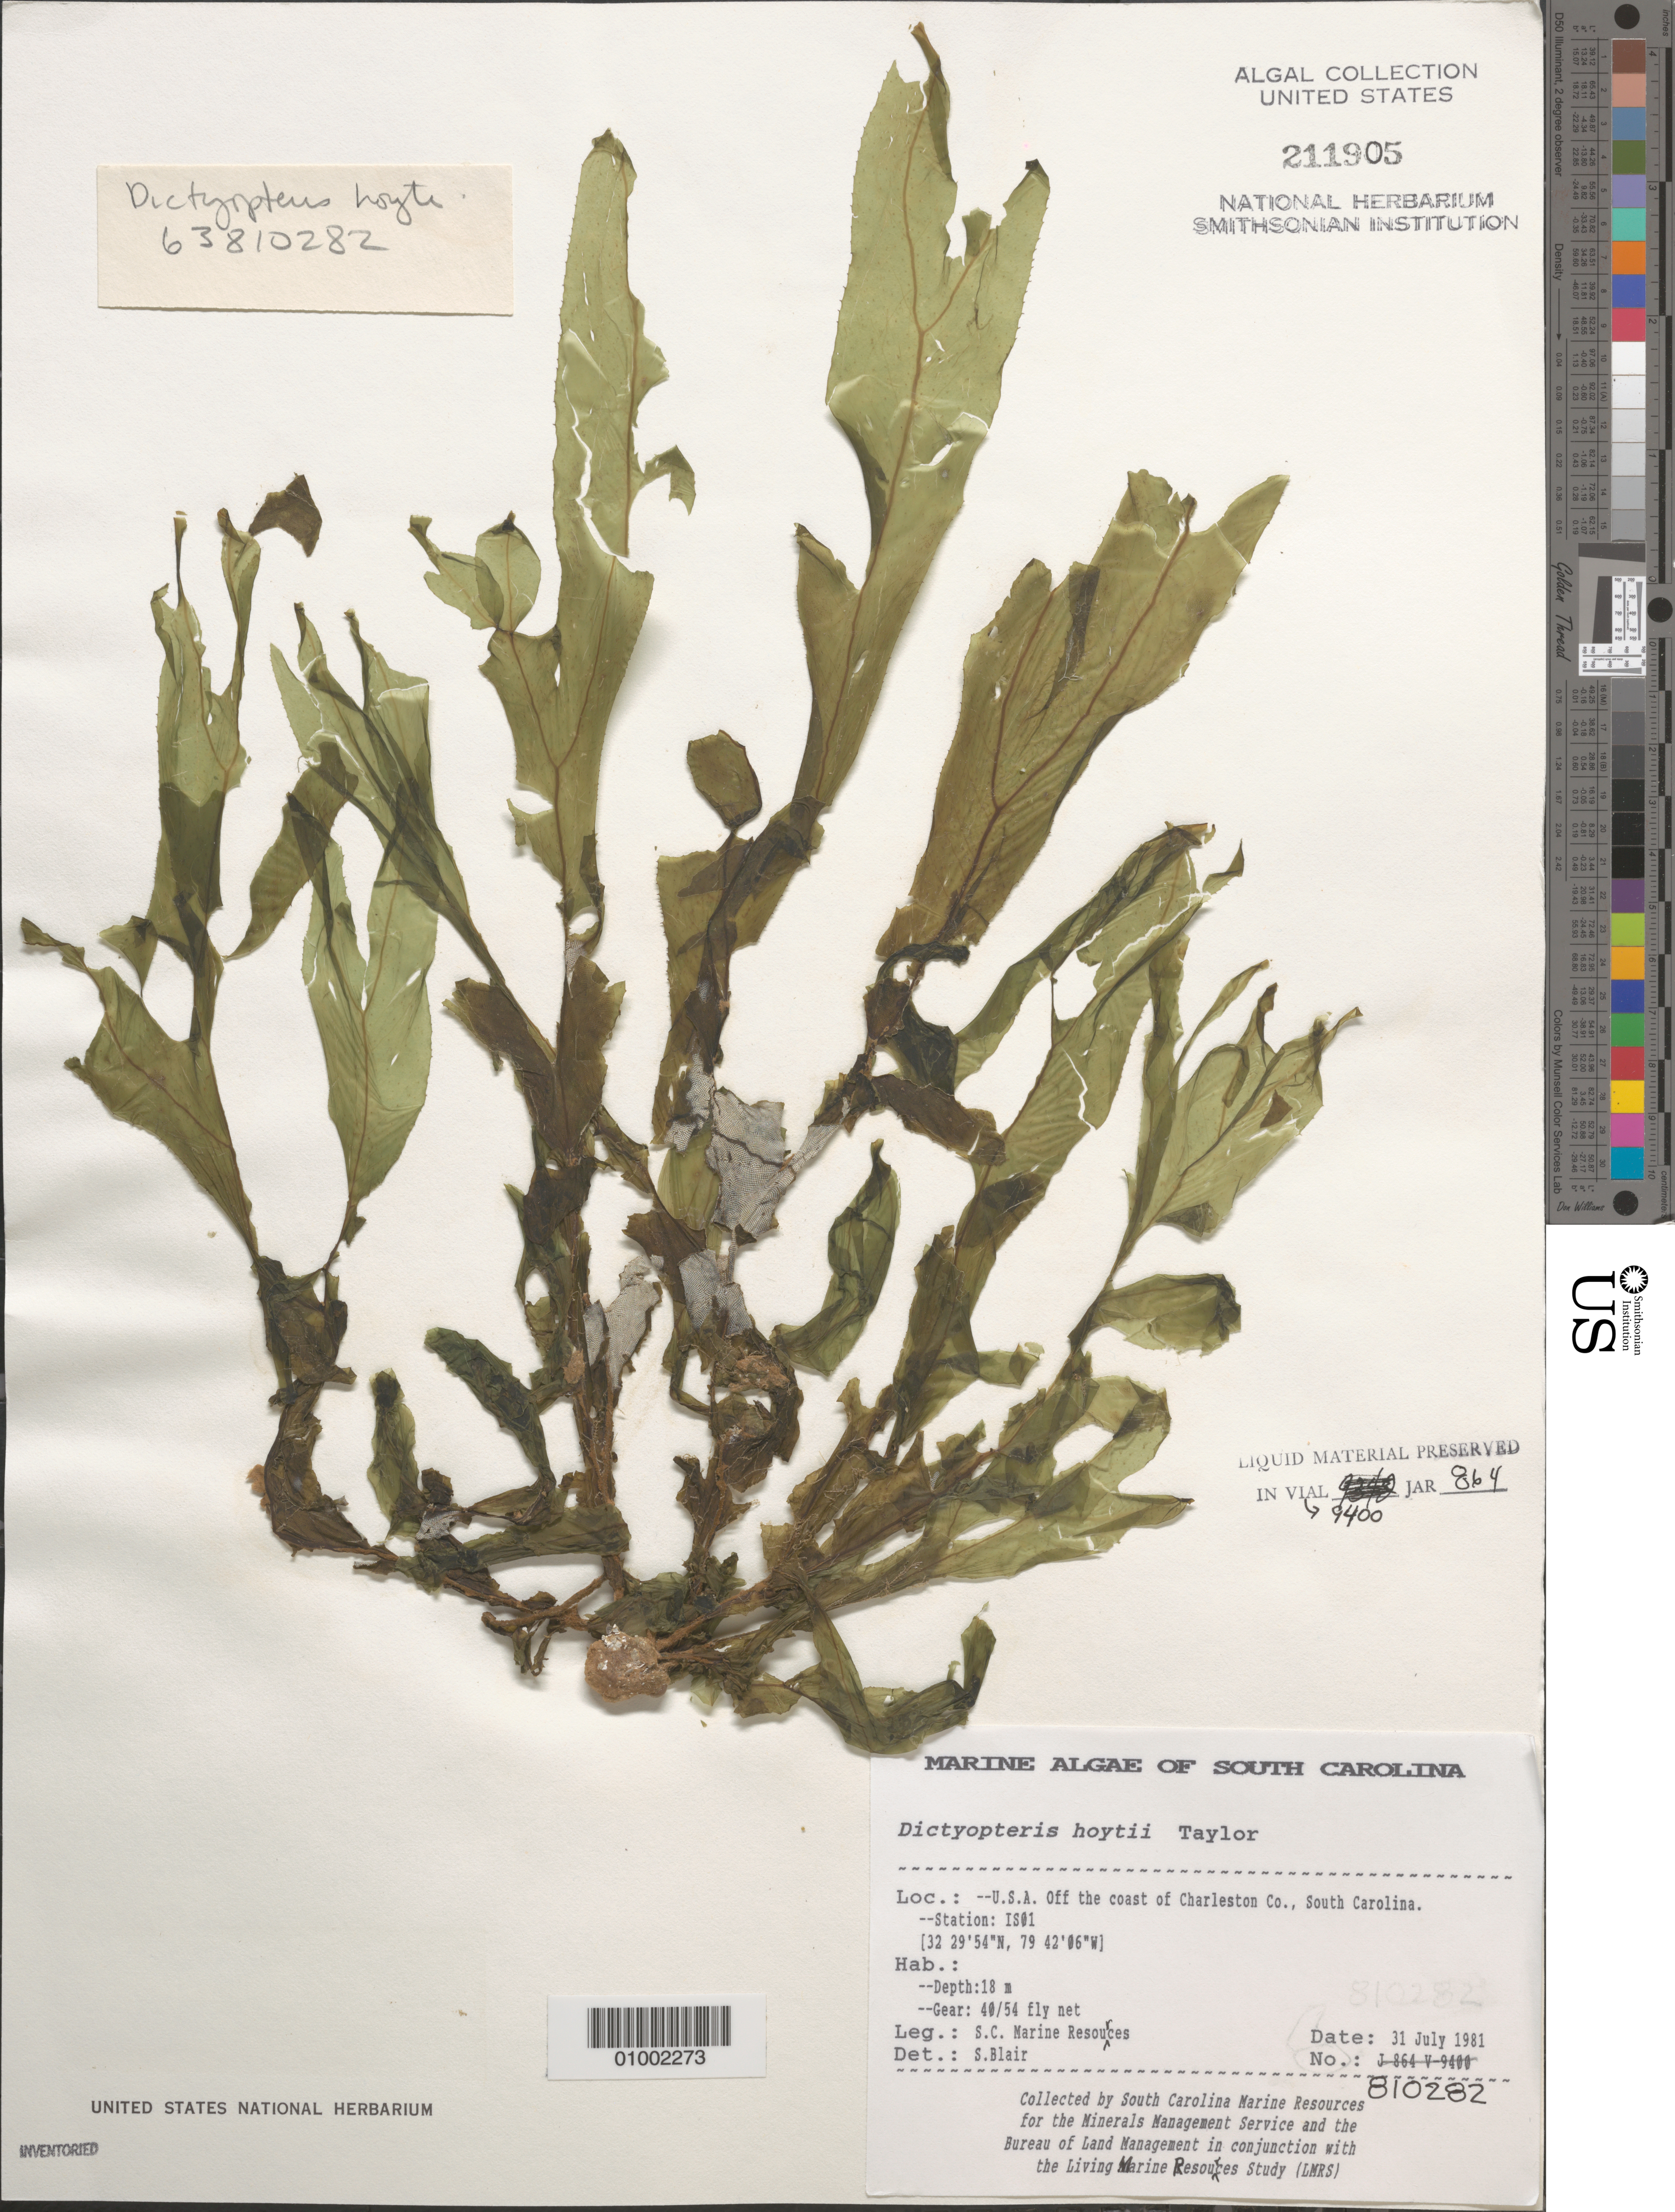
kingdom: Chromista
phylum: Ochrophyta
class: Phaeophyceae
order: Dictyotales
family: Dictyotaceae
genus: Dictyopteris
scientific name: Dictyopteris hoytii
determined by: Blair, S. M.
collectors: South Carolina Marine Resources for BLM/MMS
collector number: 810282 (Station IS01)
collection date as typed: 31 Jul 1981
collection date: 1981-07-31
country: United States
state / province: South Carolina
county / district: Charleston County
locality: Off coast of Charleston County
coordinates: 32 29'54"N, 79 42'06"W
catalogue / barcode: US 211905